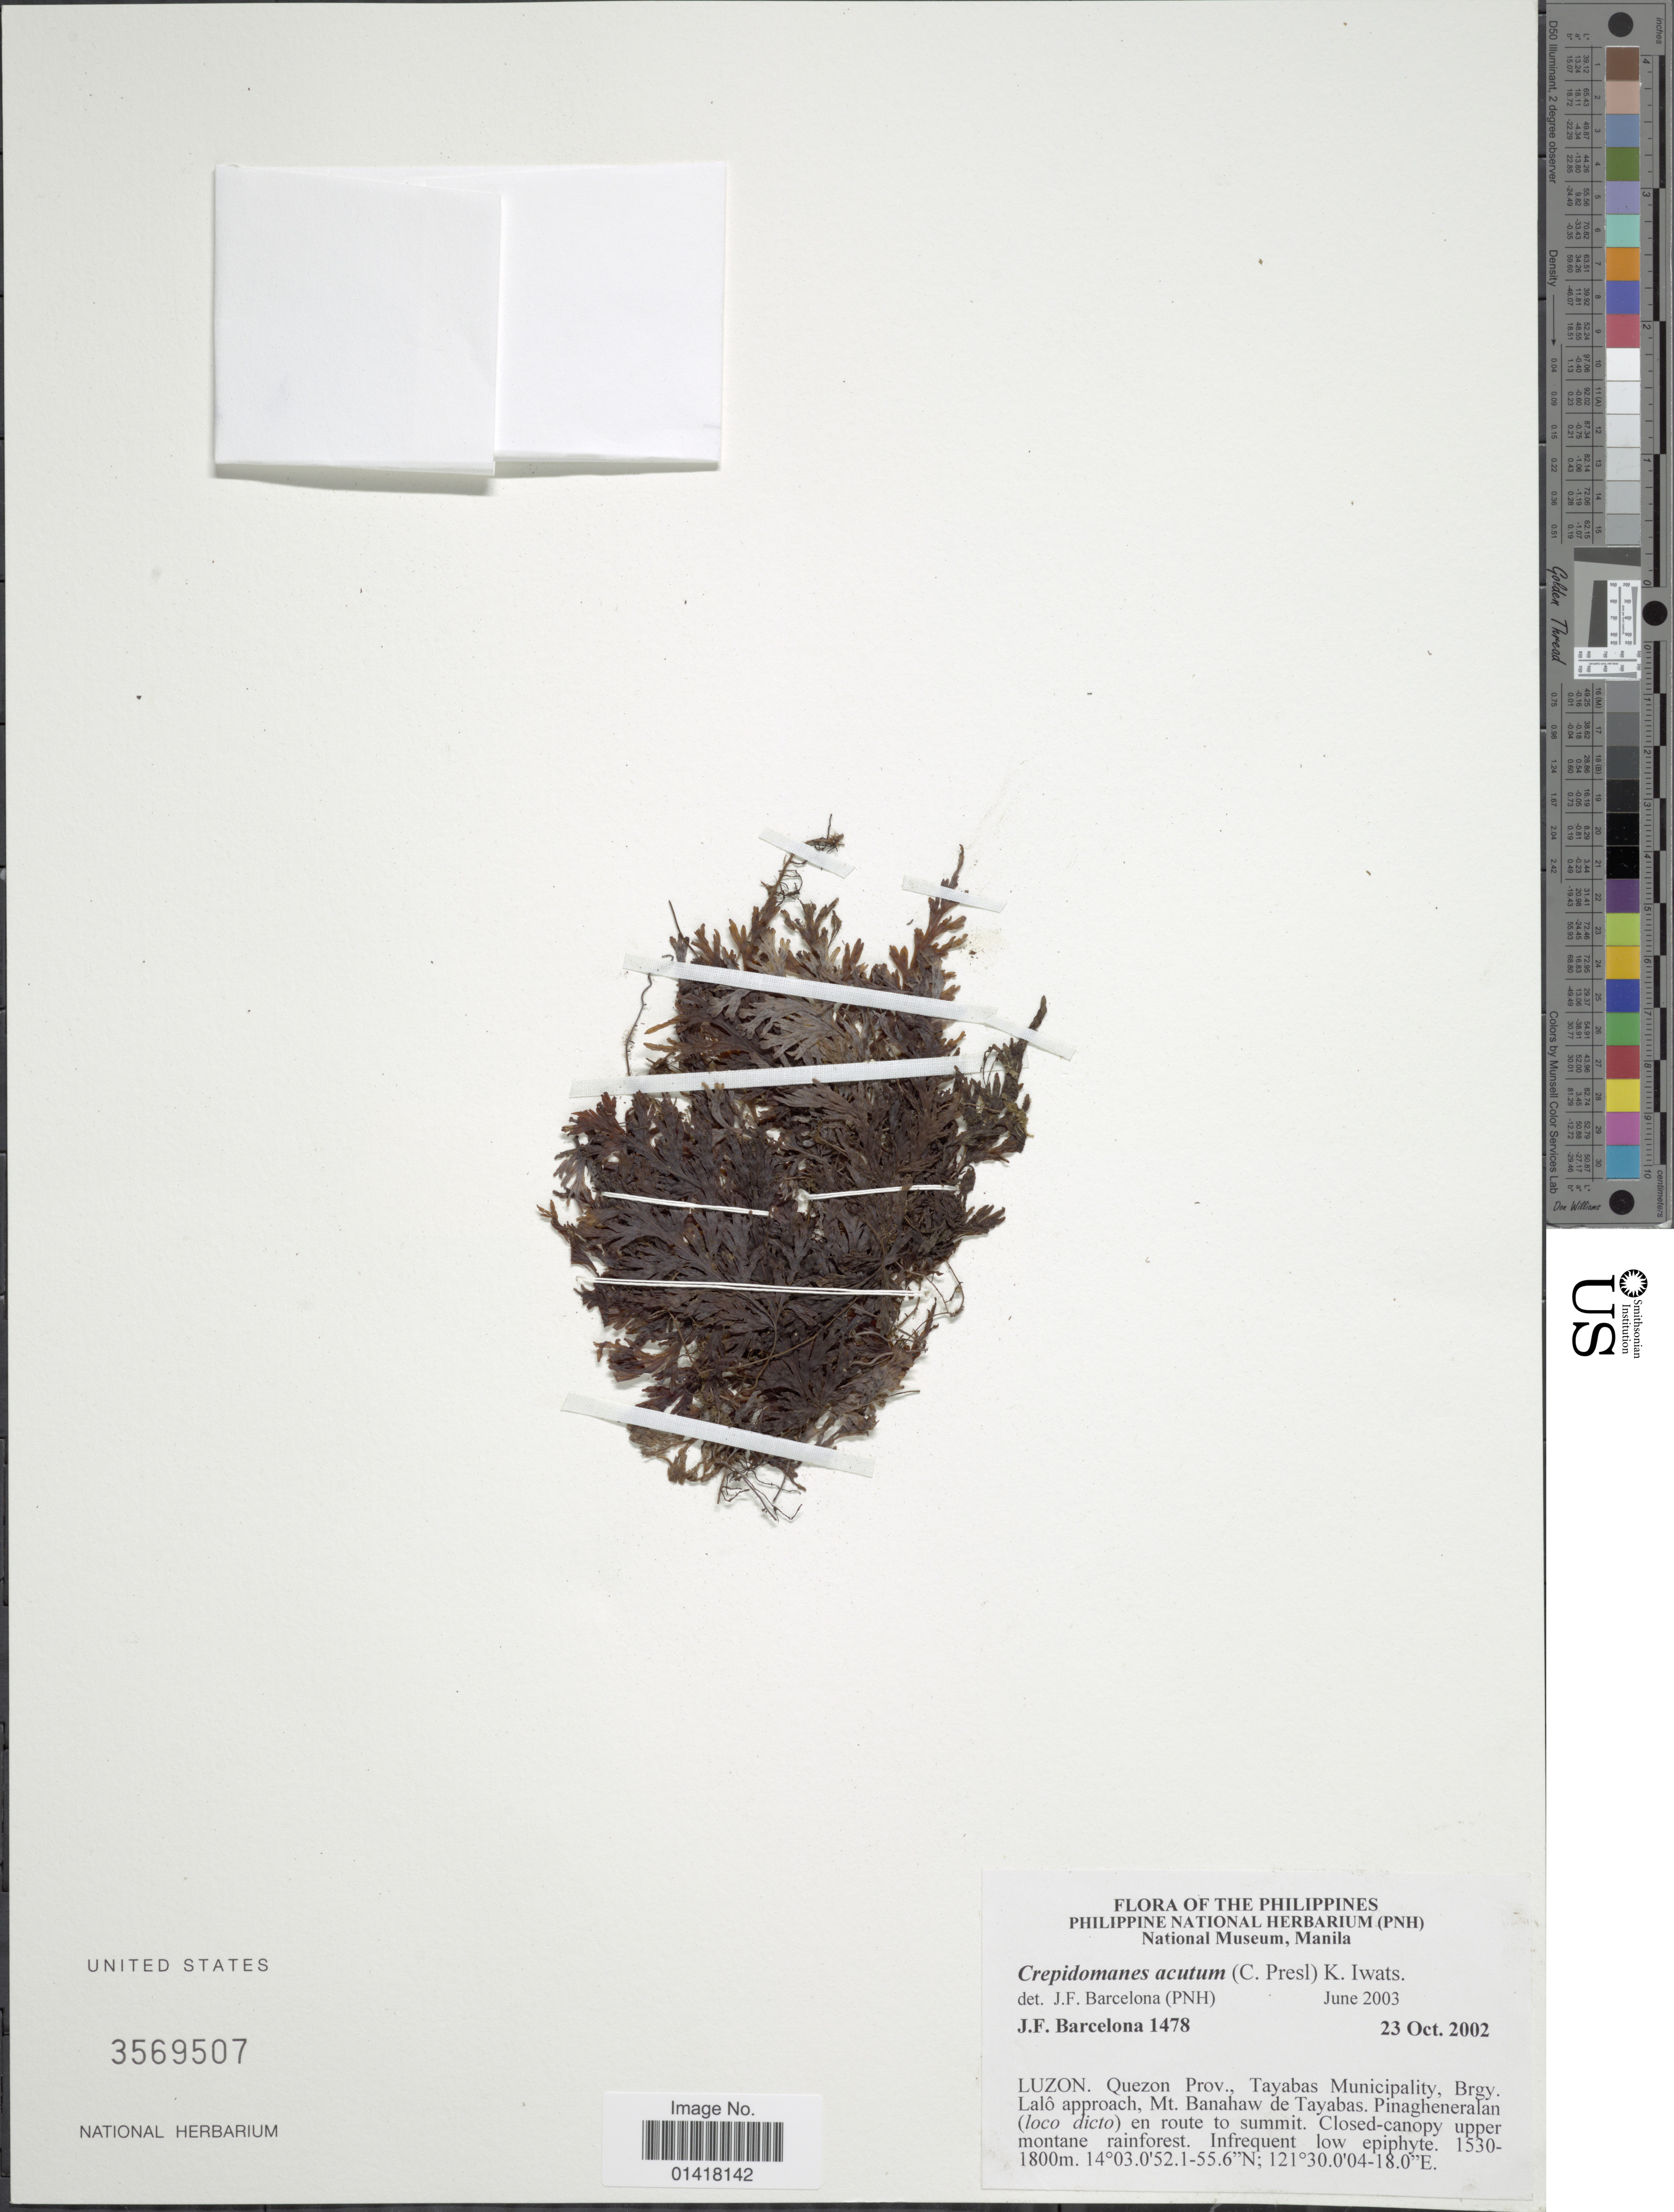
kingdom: Plantae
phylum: Tracheophyta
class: Polypodiopsida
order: Hymenophyllales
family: Hymenophyllaceae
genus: Hymenophyllum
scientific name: Hymenophyllum acutum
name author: (C. Presl) Ebihara & K. Iwats.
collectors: J. F. Barcelona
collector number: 1478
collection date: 2002-10-23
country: Philippines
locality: The Philippines. Luzon. Quezon Prov., Tayabas Municipalitym Brgy. lalo approach, Mt. banahaw de Tayabas. Pinahenerlan (loco dicto) en route to summit. Closed-canopy upper montane rainforest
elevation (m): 1530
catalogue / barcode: US 3569507